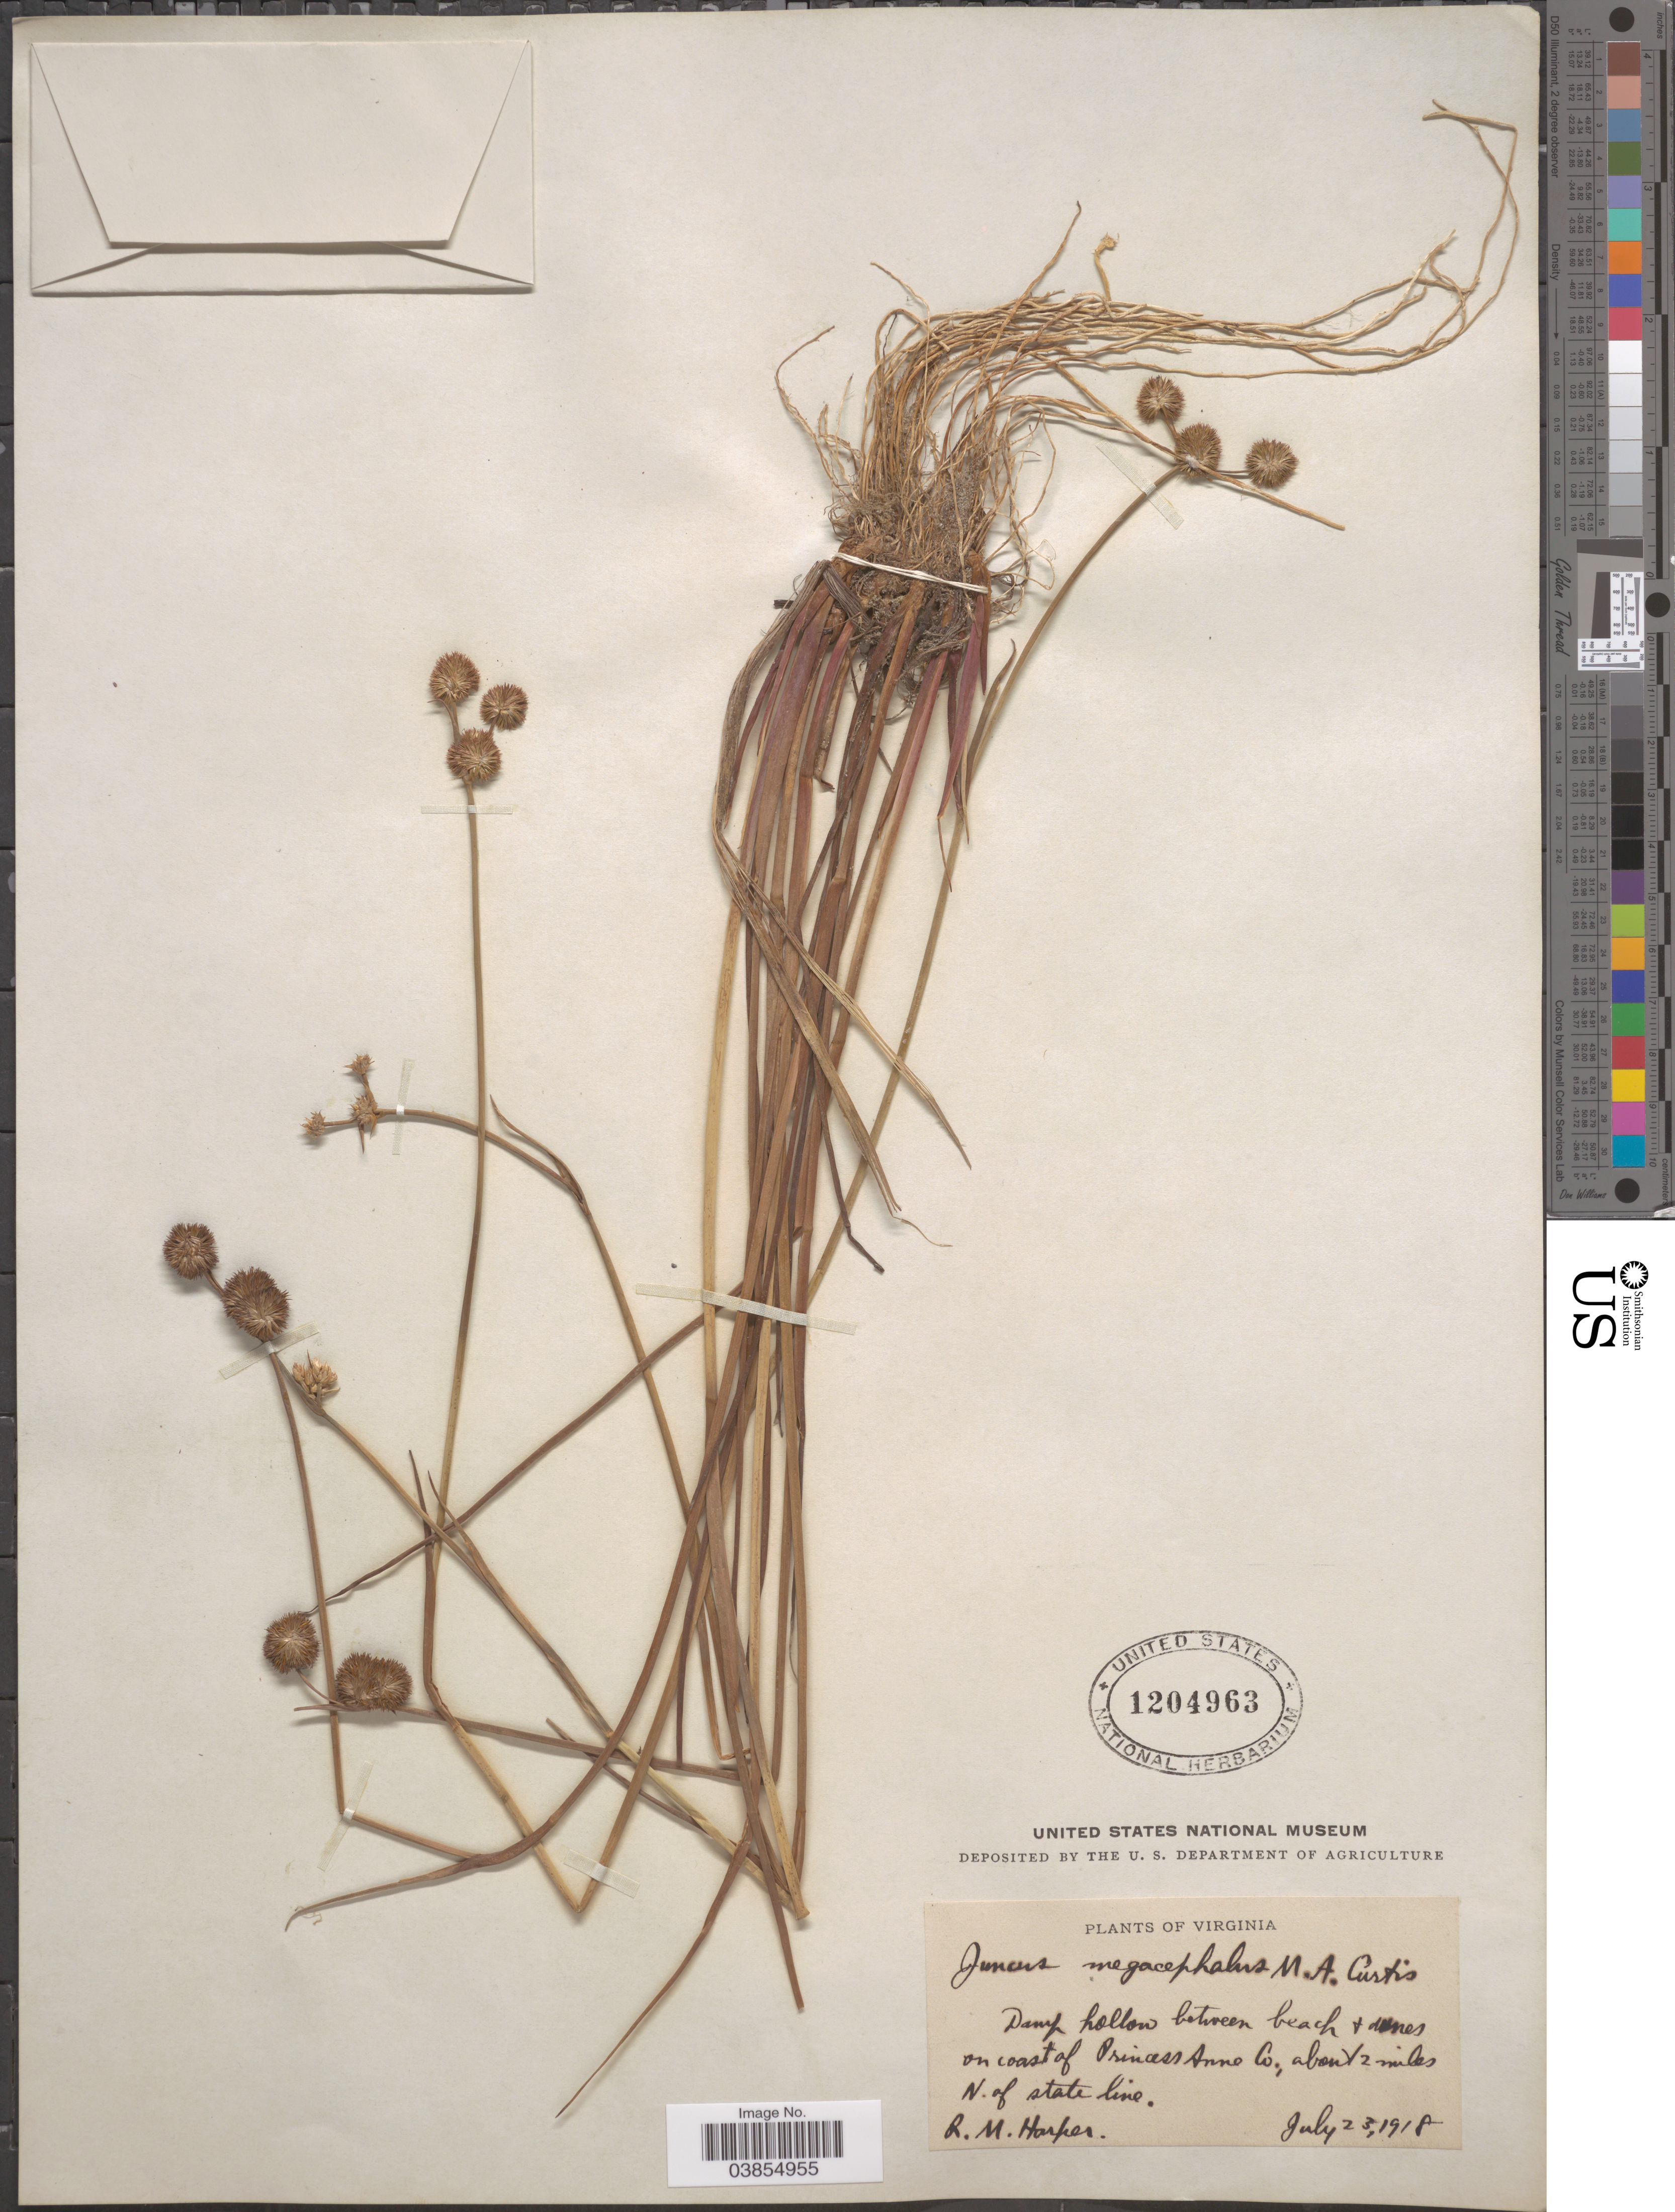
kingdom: Plantae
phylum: Tracheophyta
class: Liliopsida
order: Poales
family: Juncaceae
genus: Juncus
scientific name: Juncus megacephalus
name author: M.A. Curtis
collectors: R. Harper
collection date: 1918-07-23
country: United States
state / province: Virginia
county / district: City of Virginia Beach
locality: Damp hollow between beach & dunes on coast of Princess Anne Co., about 2 miles N. of state line.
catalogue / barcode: US 1204963